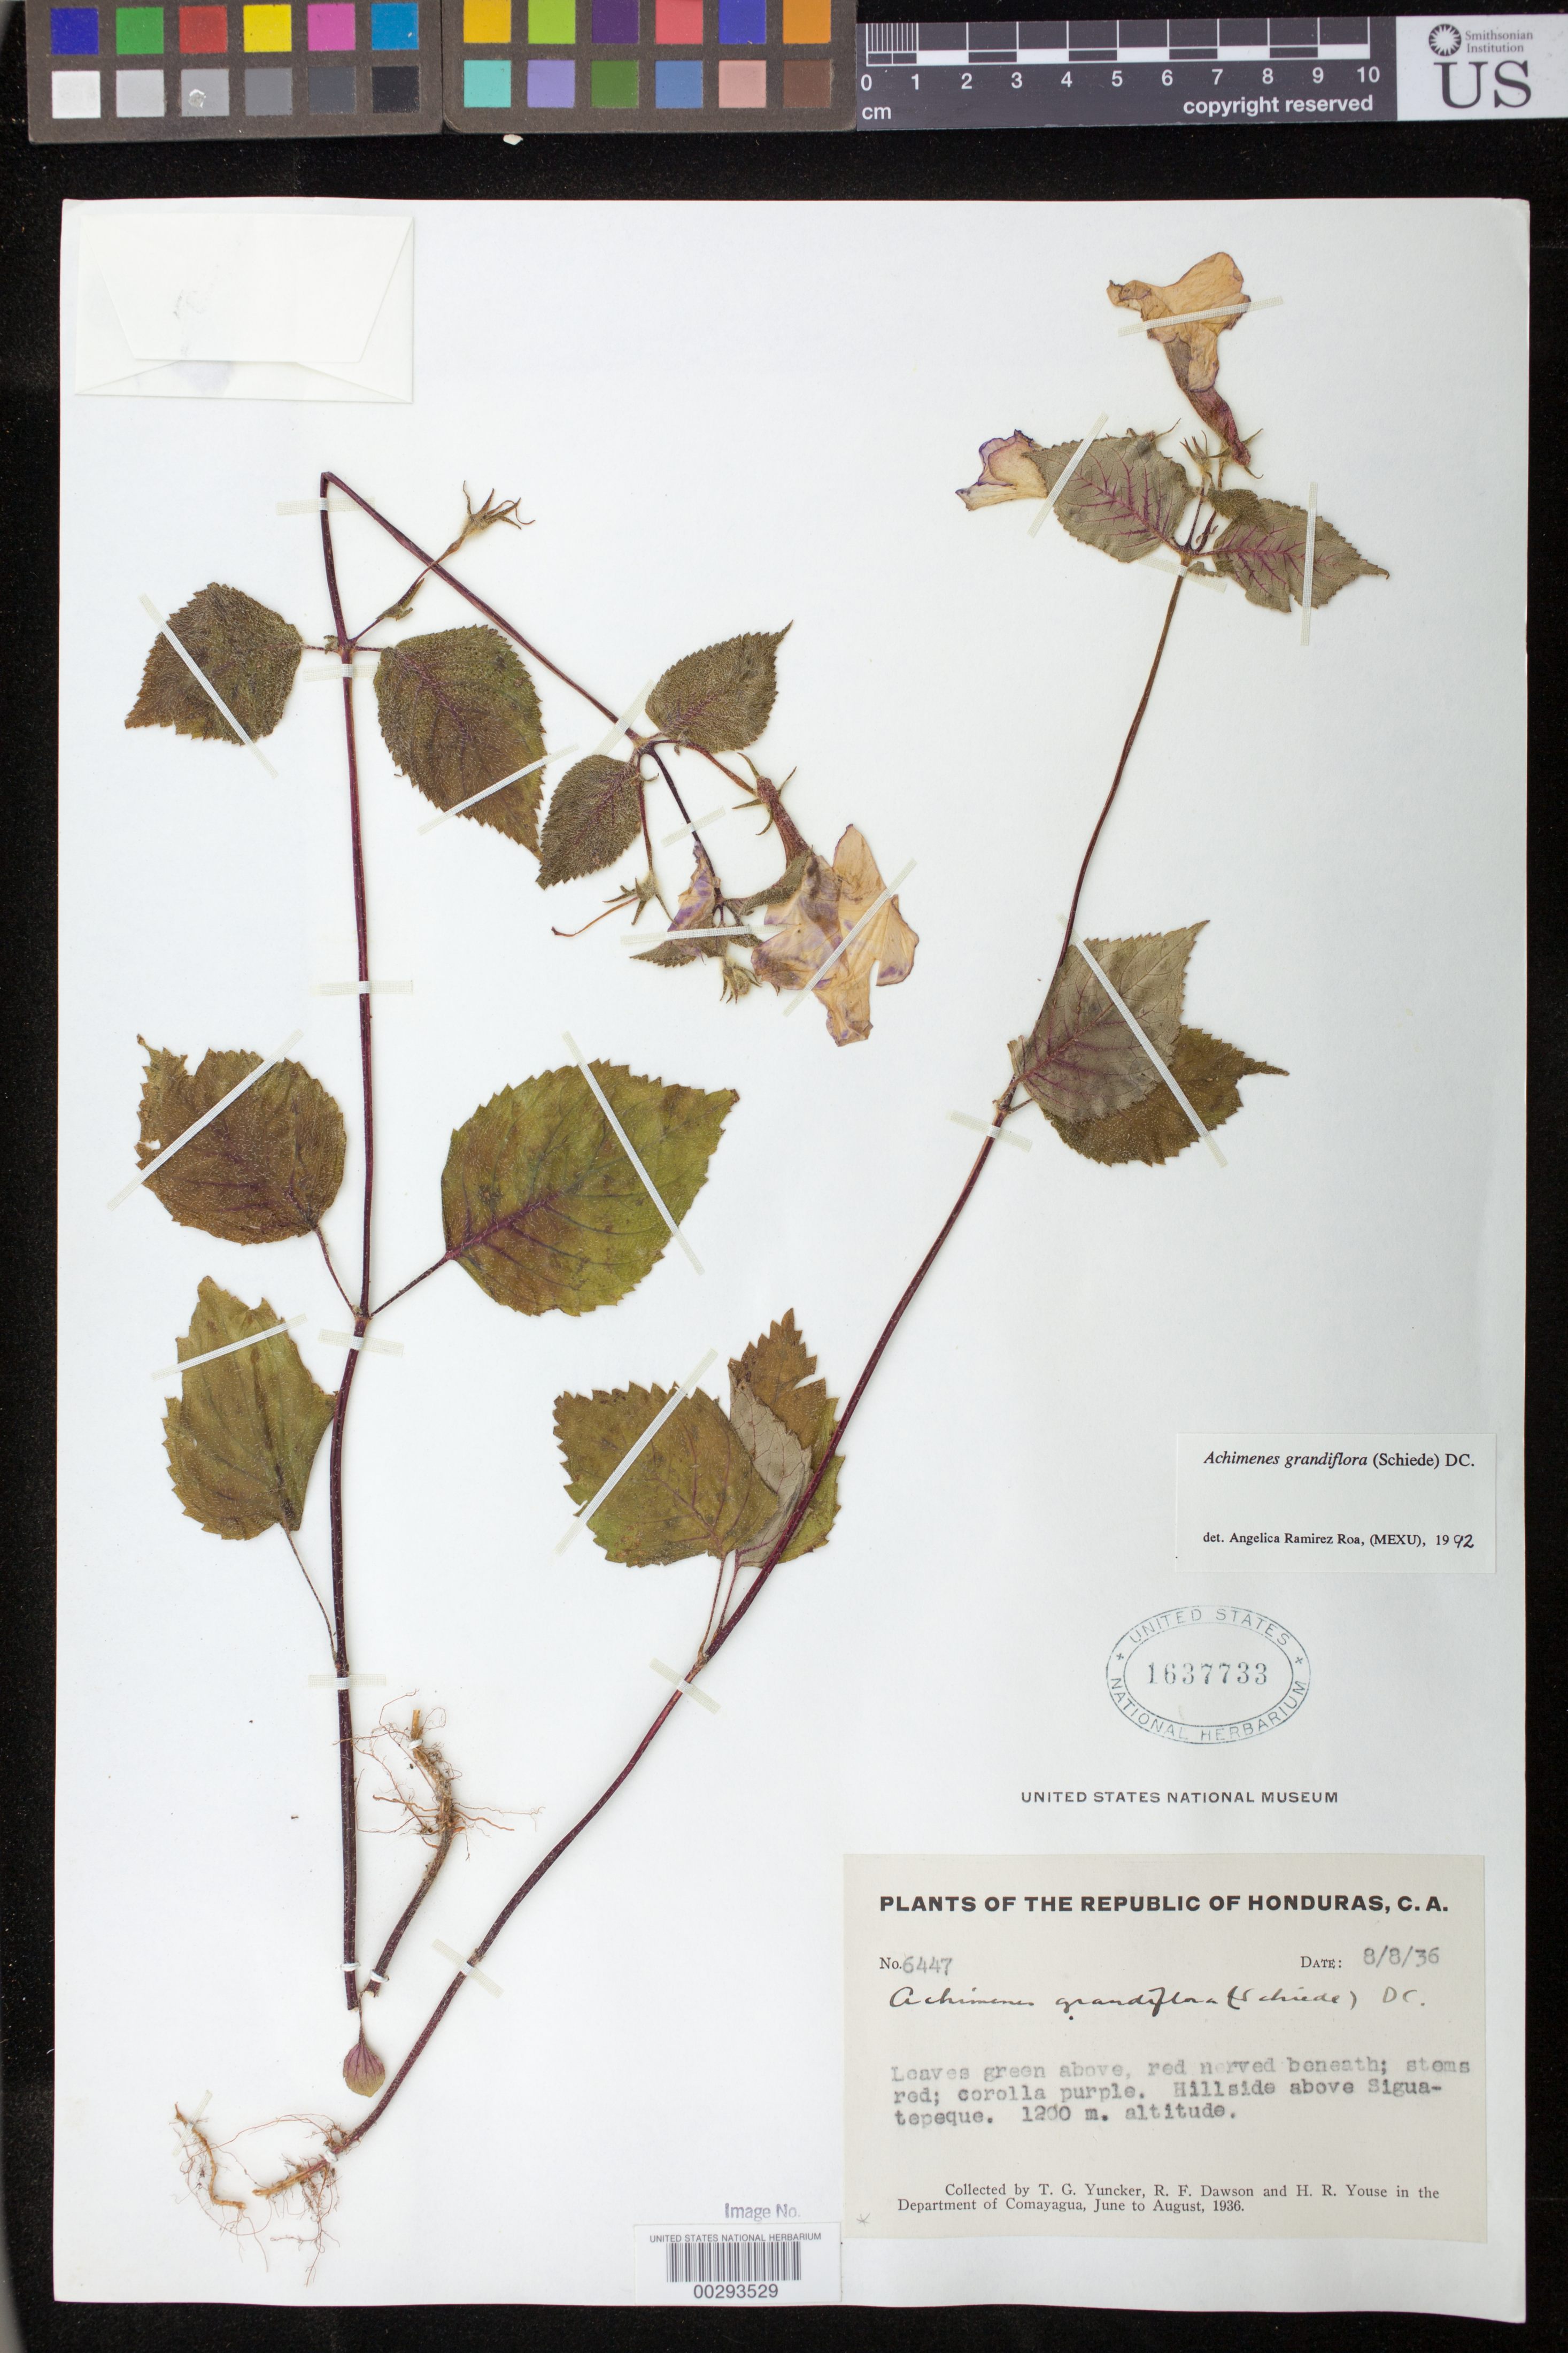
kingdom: Plantae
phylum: Tracheophyta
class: Magnoliopsida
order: Lamiales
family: Gesneriaceae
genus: Achimenes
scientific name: Achimenes grandiflora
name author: (Schiede) DC.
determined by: Skog, Laurence E.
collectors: T. G. Yuncker, R. F. Dawson & H. Youse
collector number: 6447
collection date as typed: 08 Aug 1936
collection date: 1936-08-08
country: Honduras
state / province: Comayagua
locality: Above Siguatepeque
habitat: Hillside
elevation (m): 1200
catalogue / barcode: US 1637733